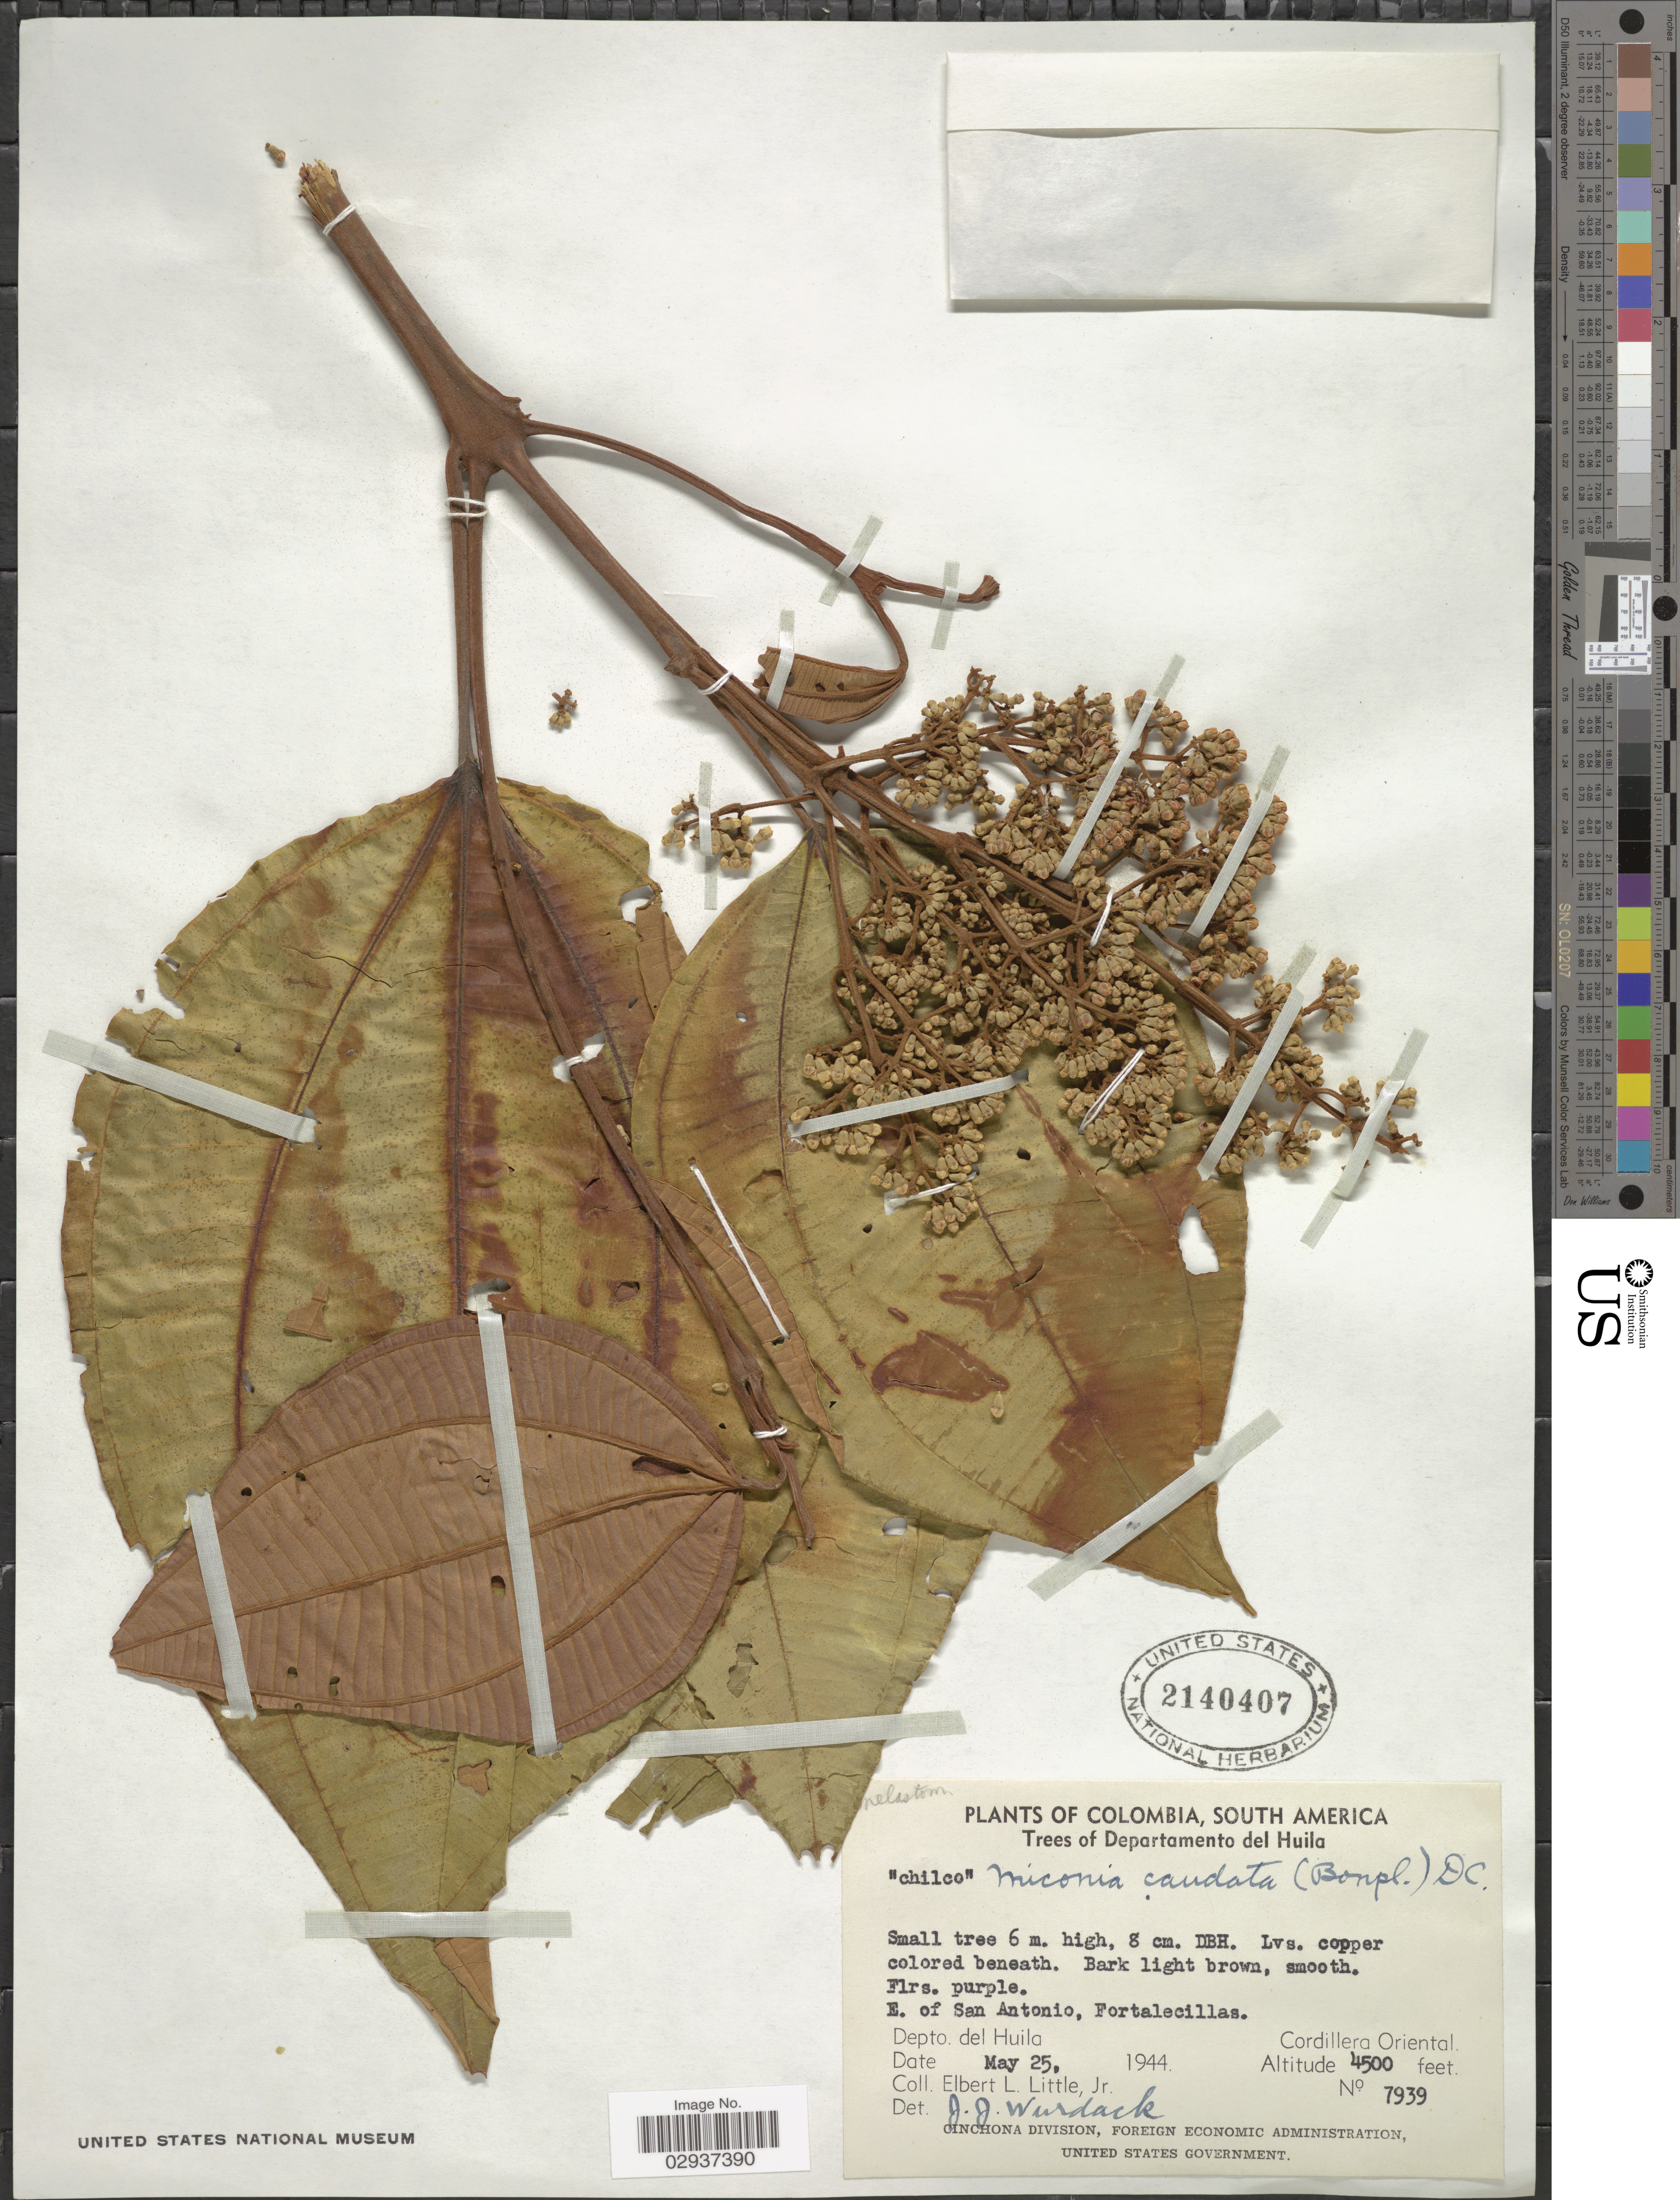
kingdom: Plantae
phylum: Tracheophyta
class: Magnoliopsida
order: Myrtales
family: Melastomataceae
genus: Miconia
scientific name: Miconia caudata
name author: (Bonpl.) DC.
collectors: E. L. Little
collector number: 7939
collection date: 1944-05-25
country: Colombia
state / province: Huila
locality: E. of San Antonio, Fortalecillas. Depto. del Huila, Cordillera Oriental.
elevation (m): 1372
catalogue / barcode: US 2140407